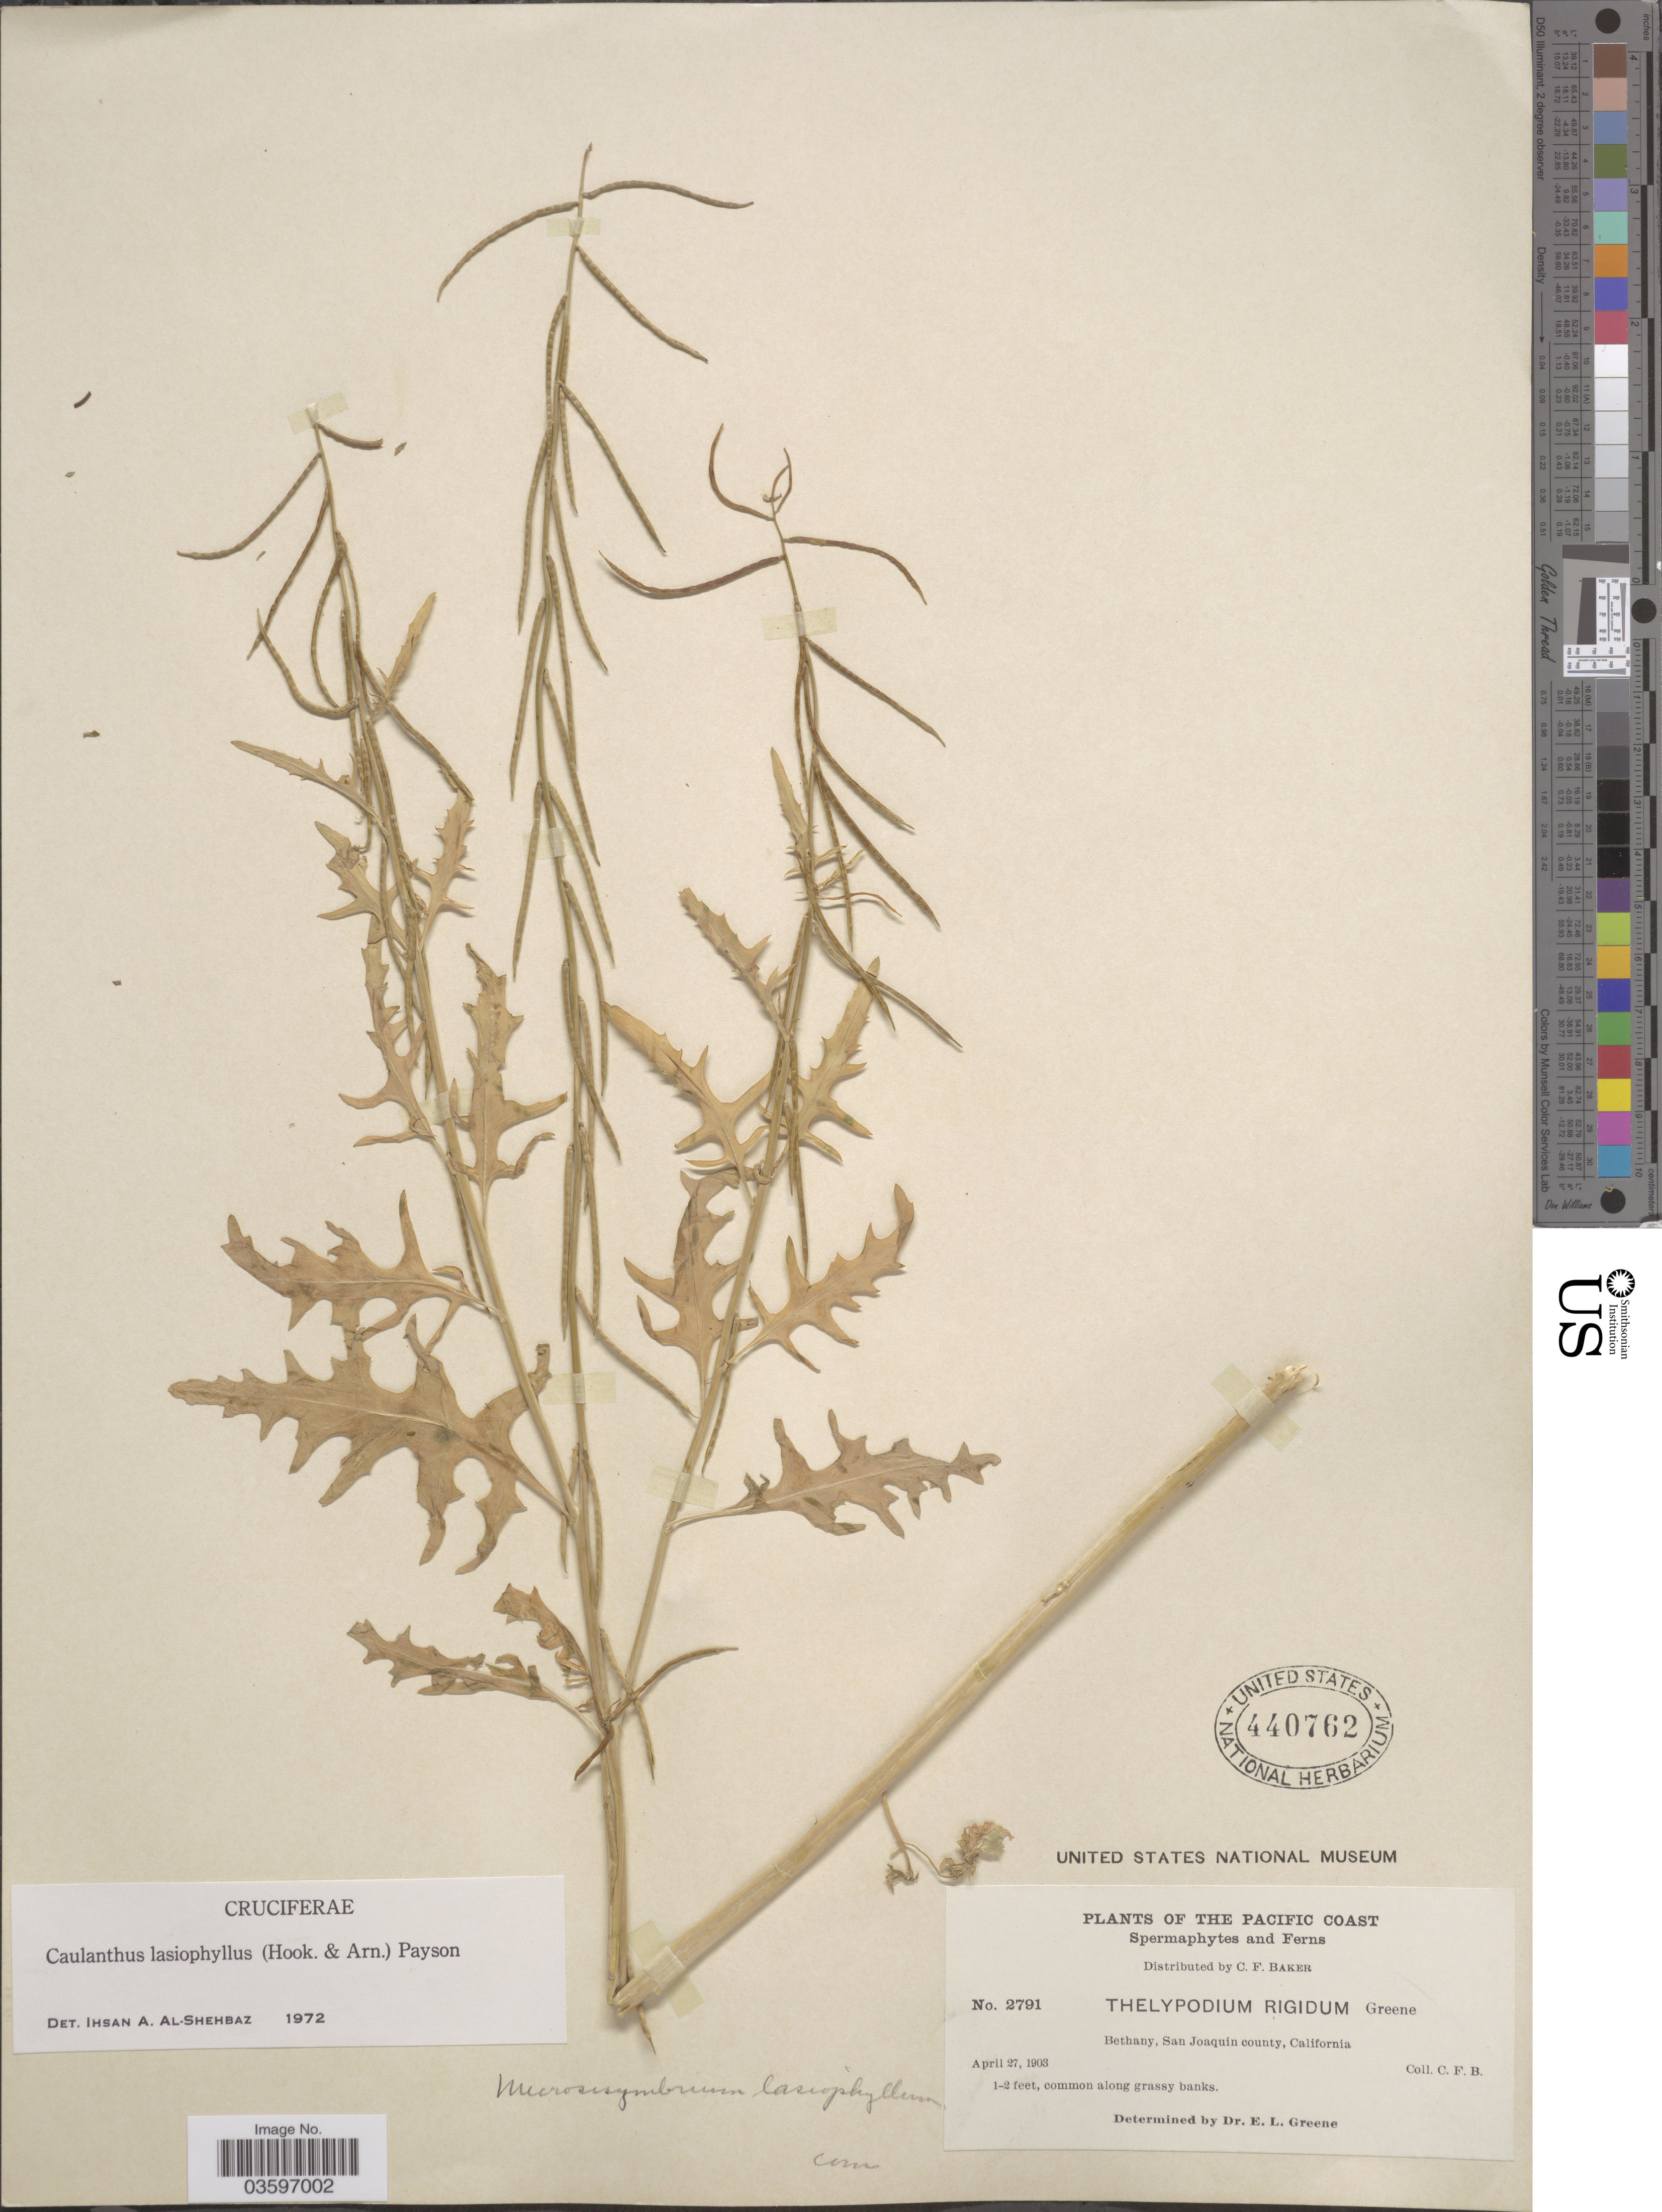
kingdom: Plantae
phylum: Tracheophyta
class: Magnoliopsida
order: Brassicales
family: Brassicaceae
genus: Caulanthus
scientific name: Caulanthus lasiophyllus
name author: (Hook. & Arn.) Payson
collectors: C. F. Baker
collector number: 2791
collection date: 1903-04-27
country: United States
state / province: California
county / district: San Joaquin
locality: The Pacific Coast. Bethany, San Joaquin county.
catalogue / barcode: US 440762